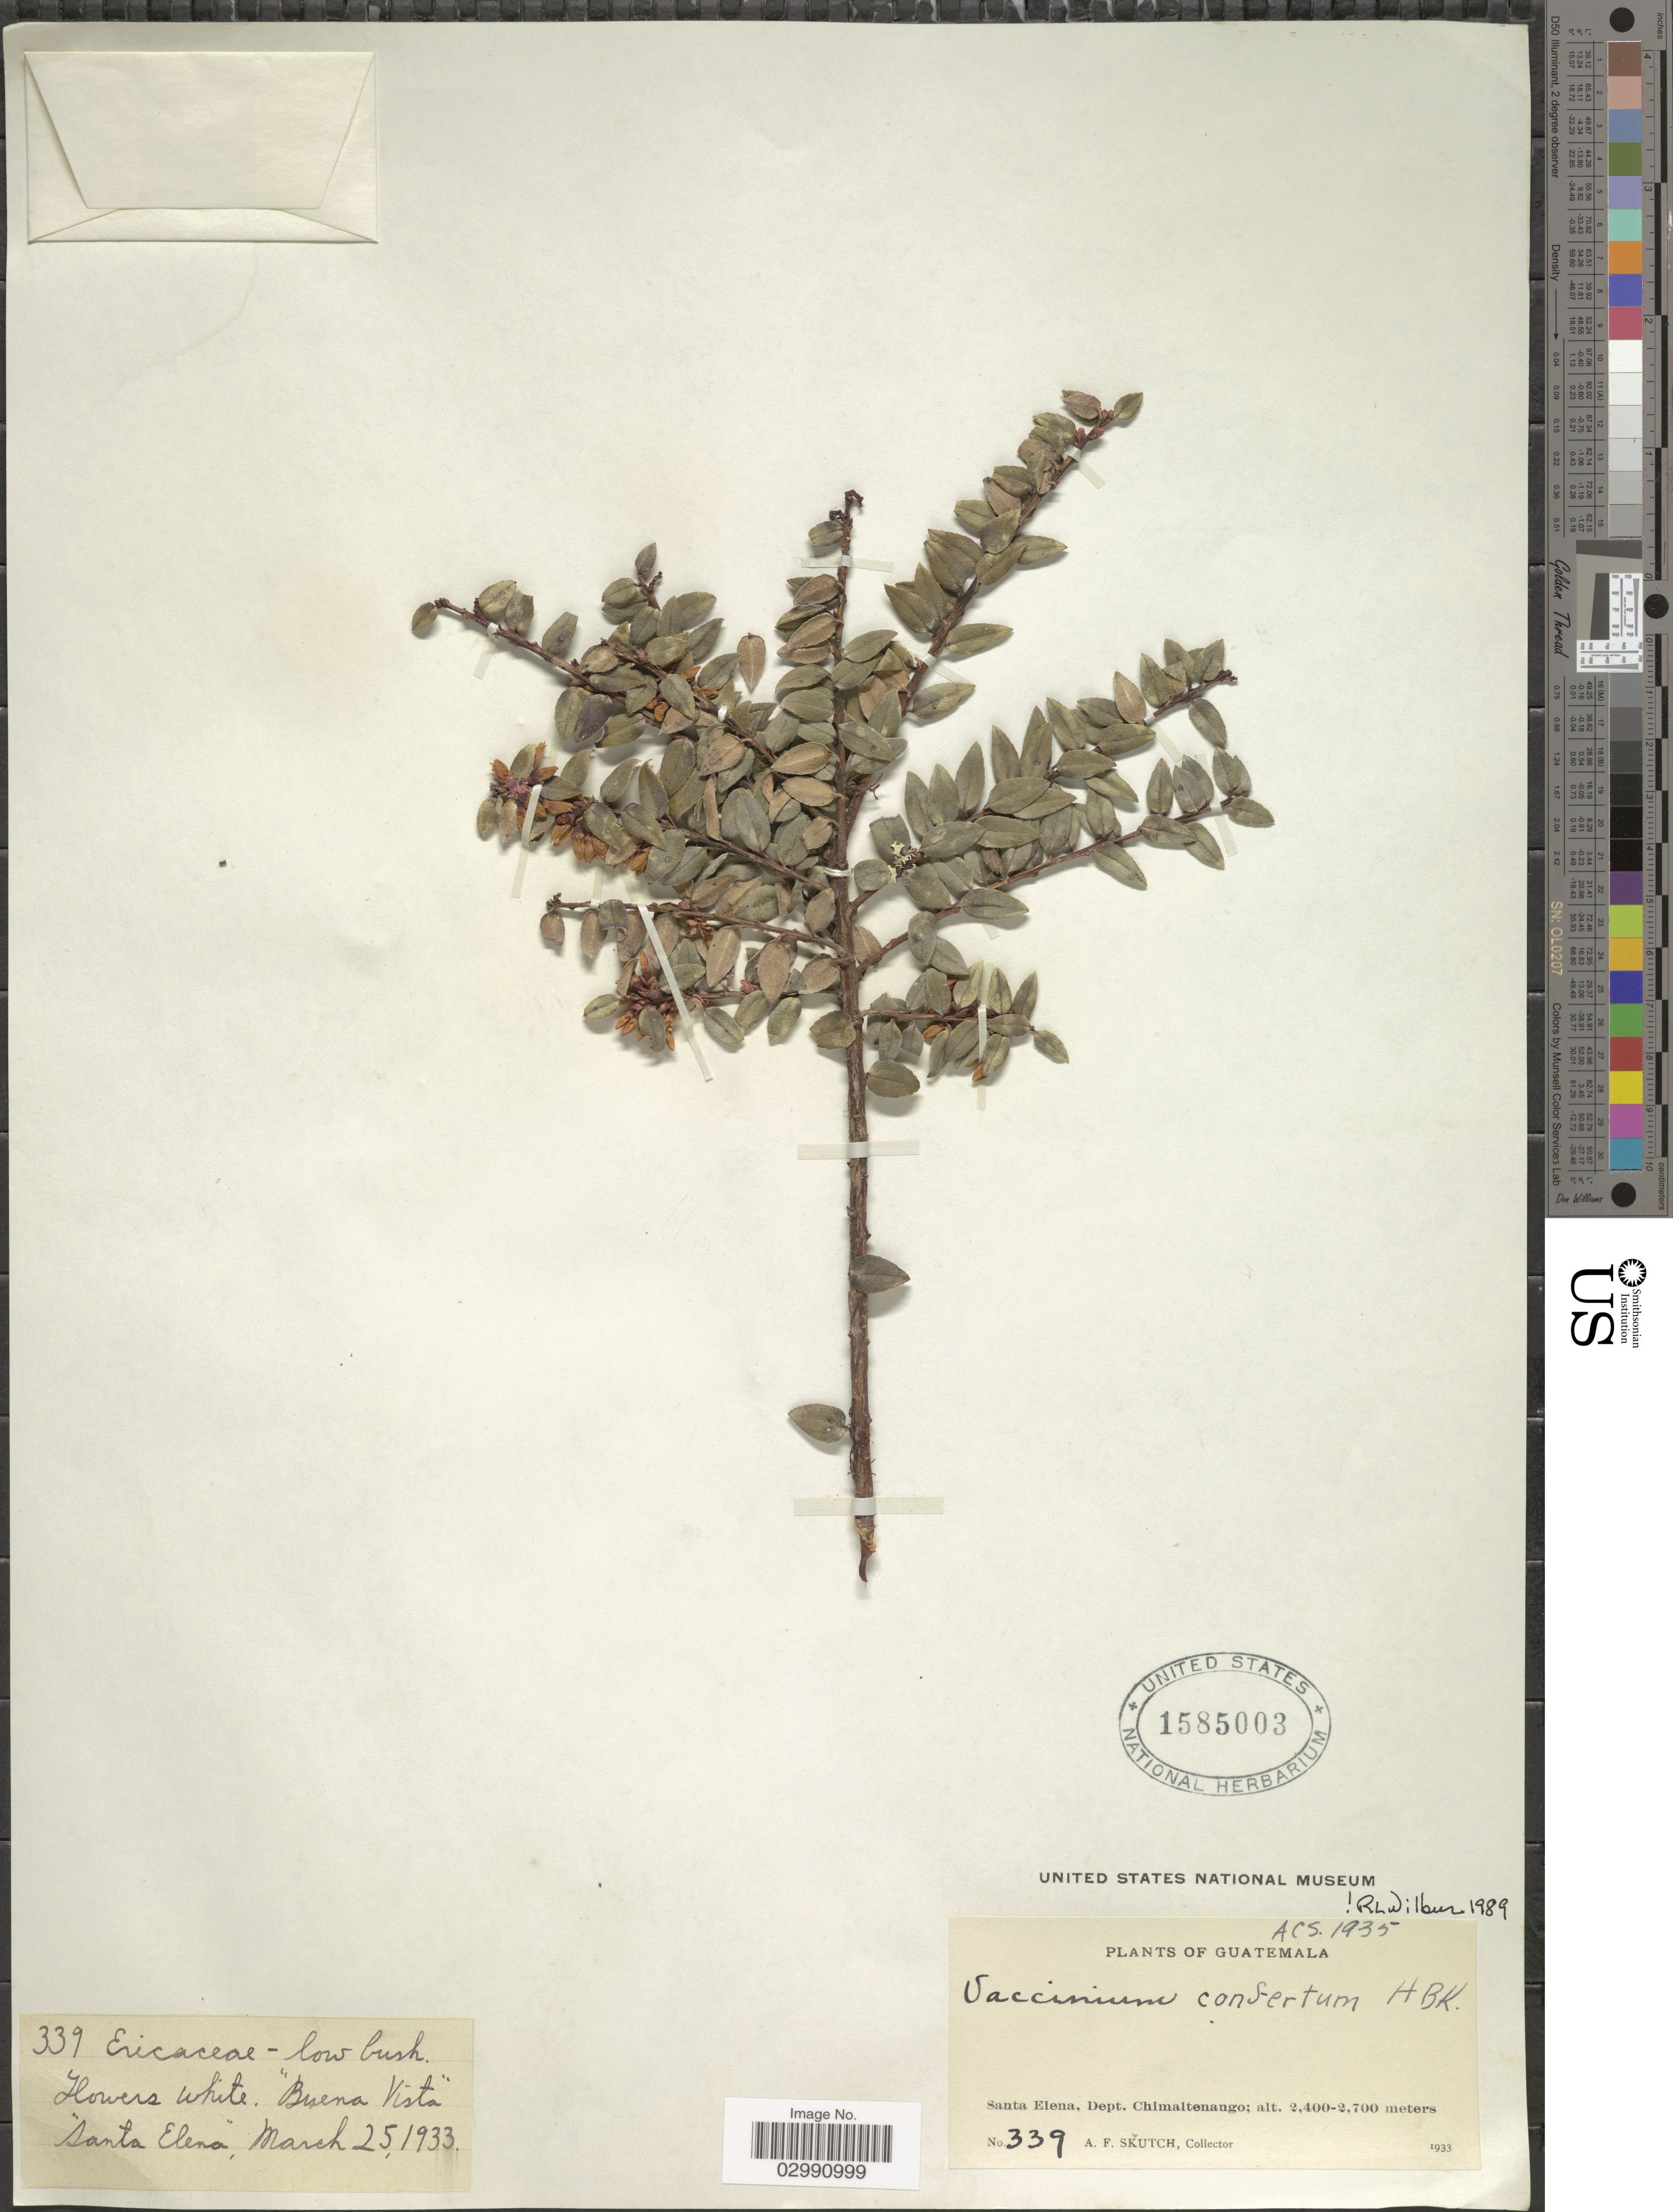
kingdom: Plantae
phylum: Tracheophyta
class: Magnoliopsida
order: Ericales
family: Ericaceae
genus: Vaccinium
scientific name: Vaccinium confertum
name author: Kunth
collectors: A. F. Skutch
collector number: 339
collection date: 1933-03-25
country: Guatemala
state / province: Chimaltenango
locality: Santa Elena, Dept. Chimaltenango. "Buena Vista". "Santa Elena".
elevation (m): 2400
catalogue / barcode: US 1585003